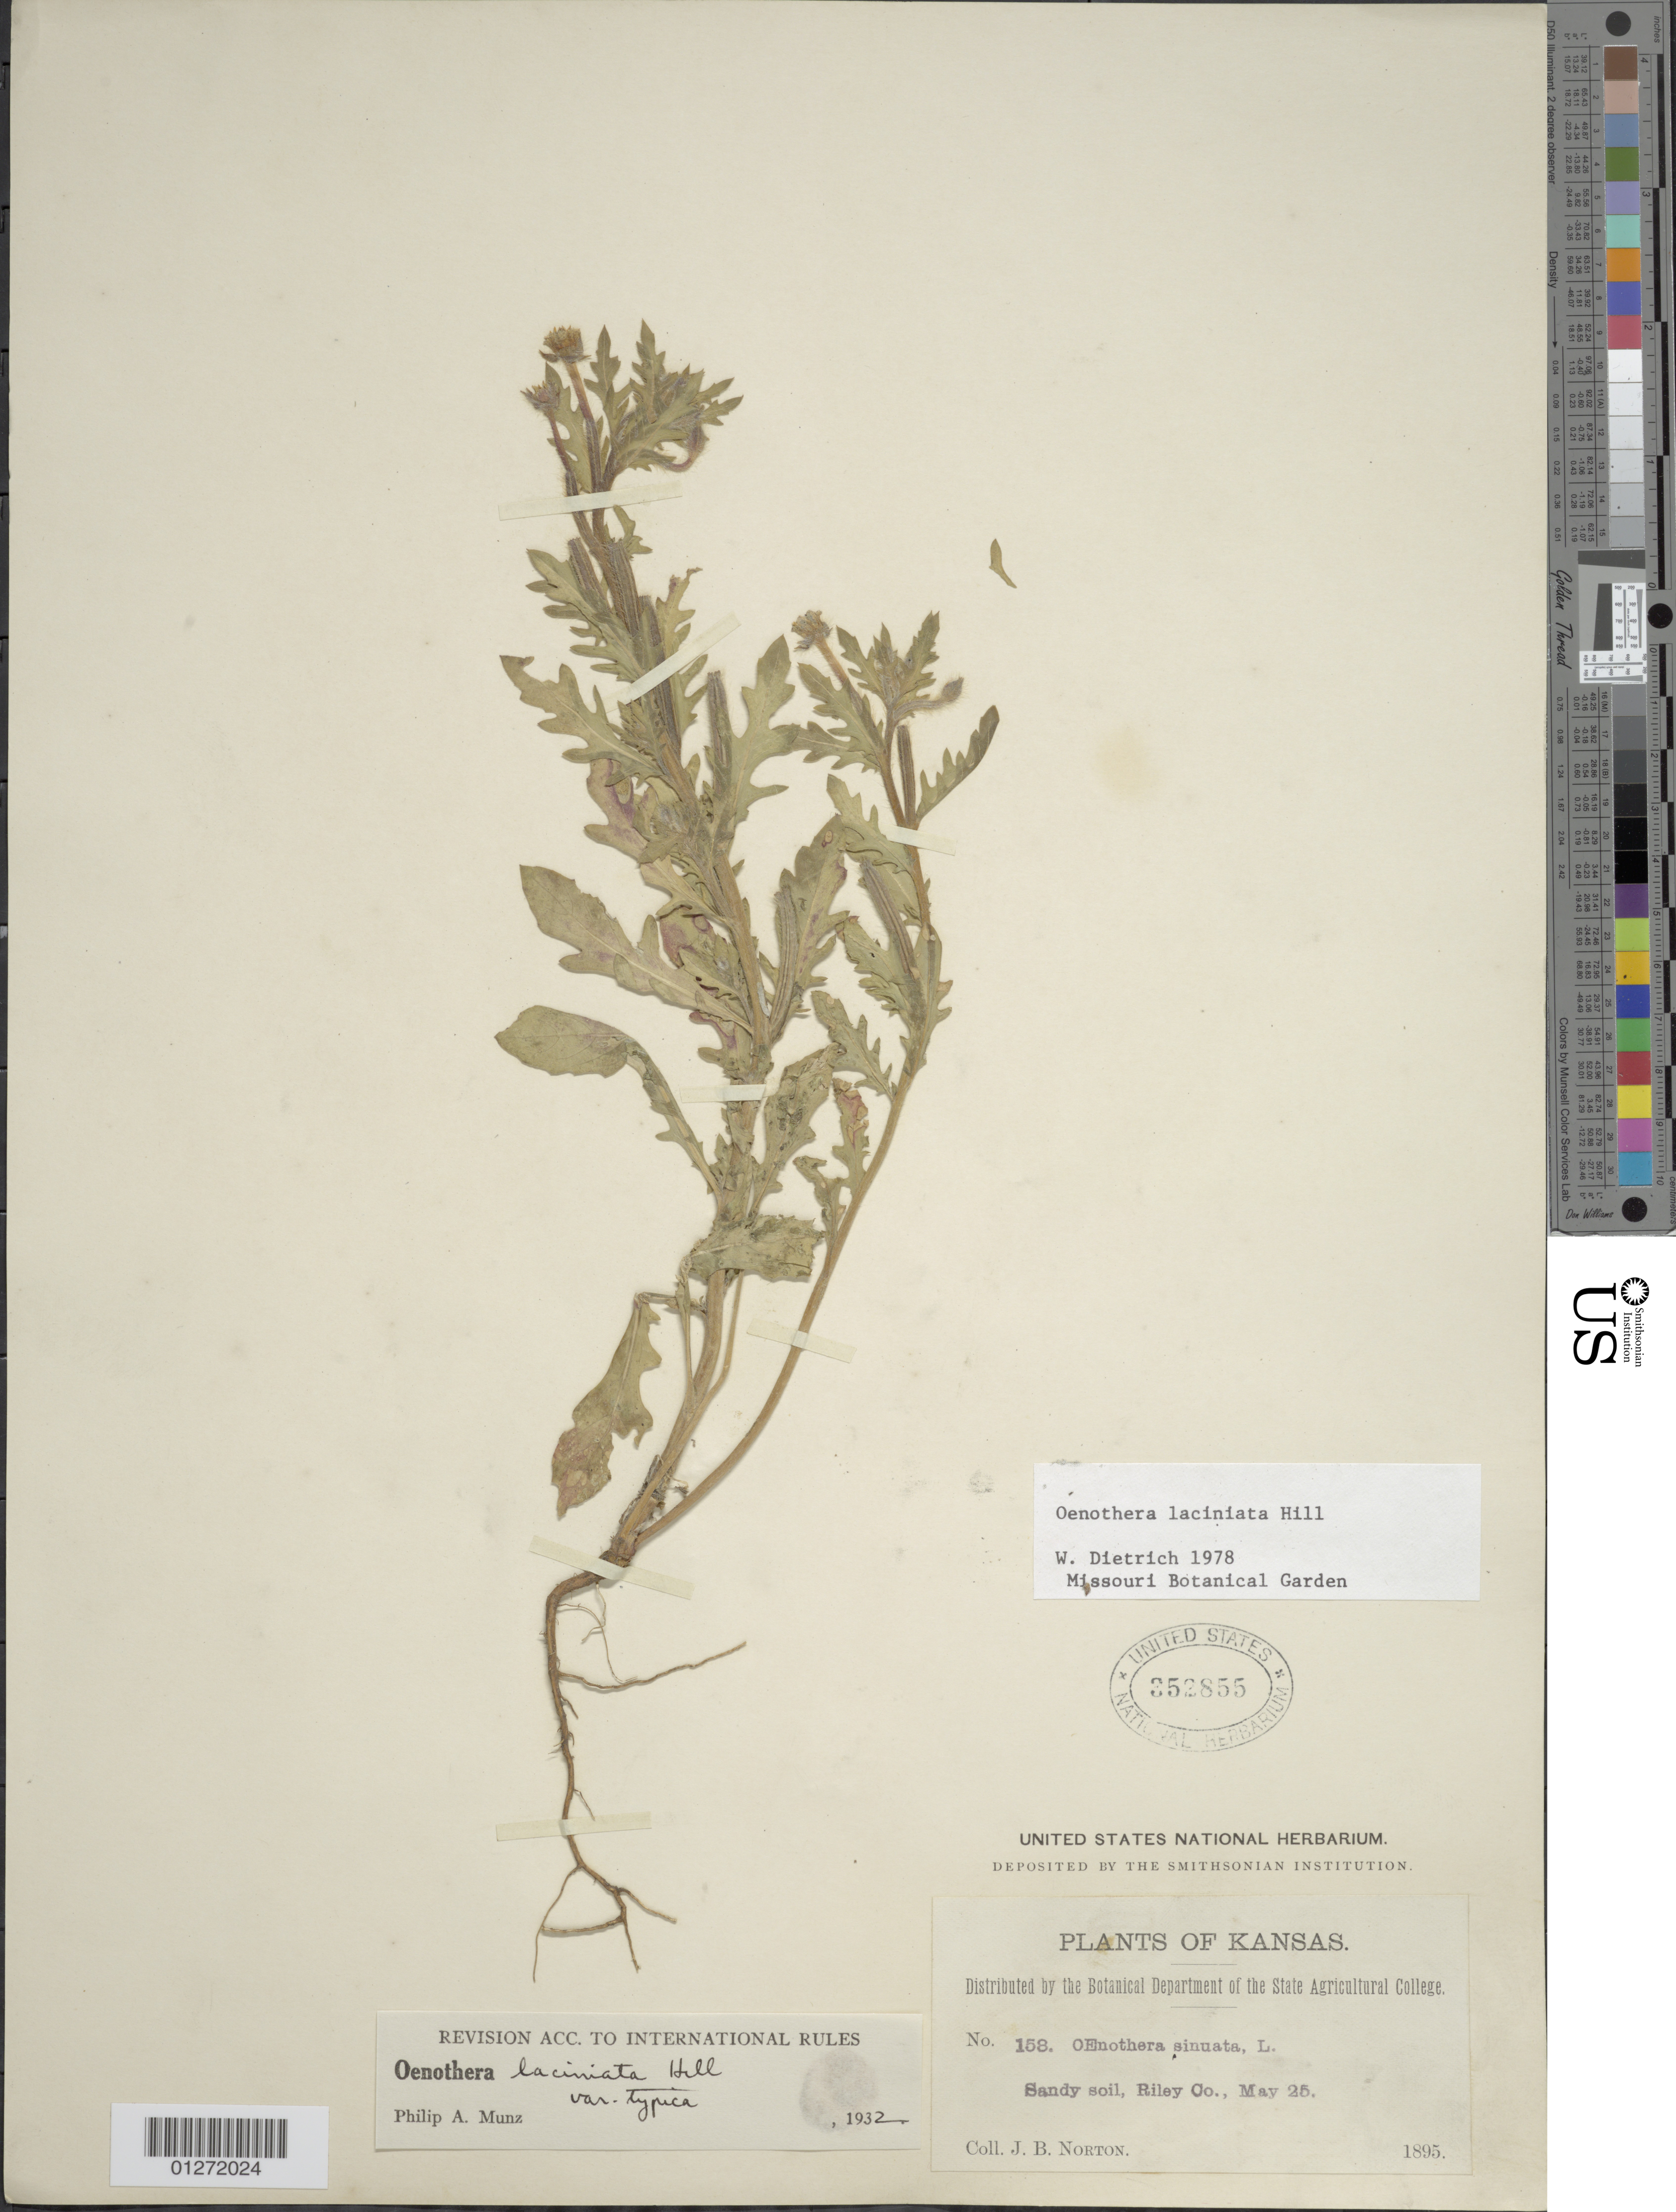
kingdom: Plantae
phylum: Tracheophyta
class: Magnoliopsida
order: Myrtales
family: Onagraceae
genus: Oenothera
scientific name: Oenothera laciniata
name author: Hill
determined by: Dietrich, W.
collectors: J. B. Norton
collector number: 158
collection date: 1895-05-25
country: United States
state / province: Kansas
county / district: Riley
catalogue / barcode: US 352855